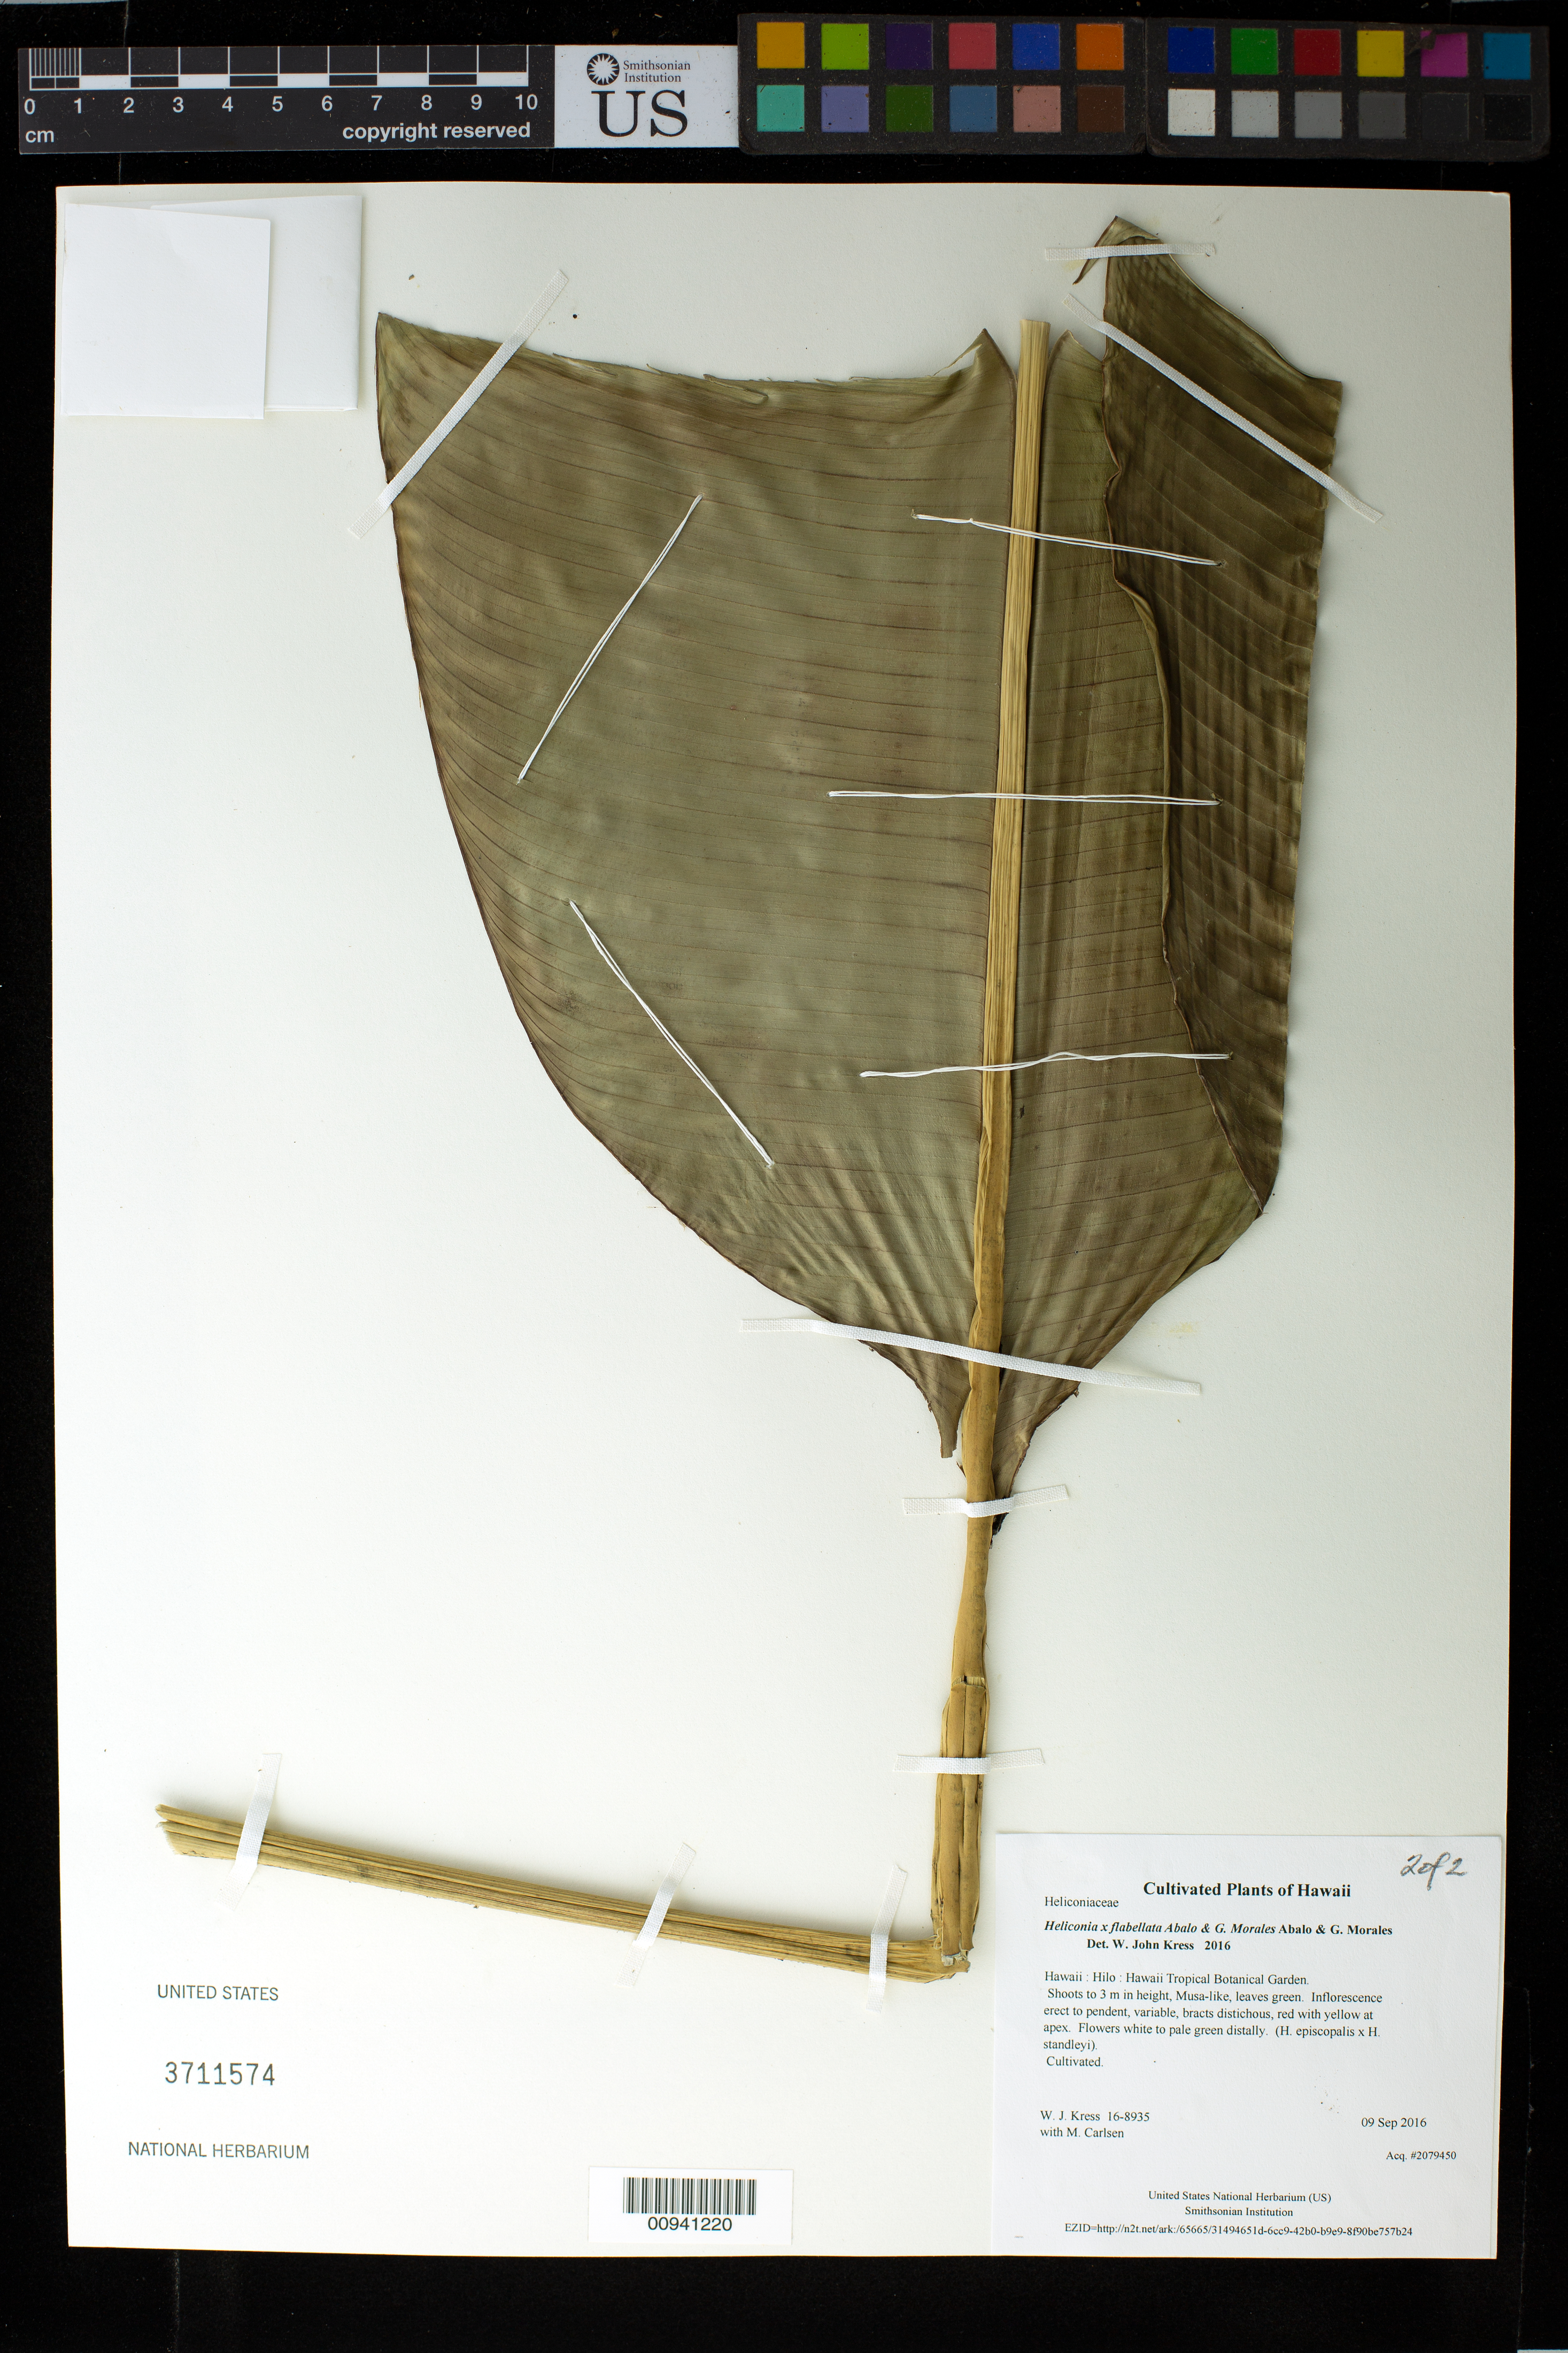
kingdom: Plantae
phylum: Tracheophyta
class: Liliopsida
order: Zingiberales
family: Heliconiaceae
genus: Heliconia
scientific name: Heliconia x flabellata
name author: Abalo & G. Morales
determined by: Kress, W. J., (US), Smithsonian Institution - National Museum of Natural History (UNITED STATES)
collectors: W. J. Kress & M. M. Carlsen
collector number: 16-8935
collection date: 2016-09-09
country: United States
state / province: Hawaii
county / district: Hawaii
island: Hawaii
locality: Hawaii Tropical Botanical Garden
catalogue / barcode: US 3711574